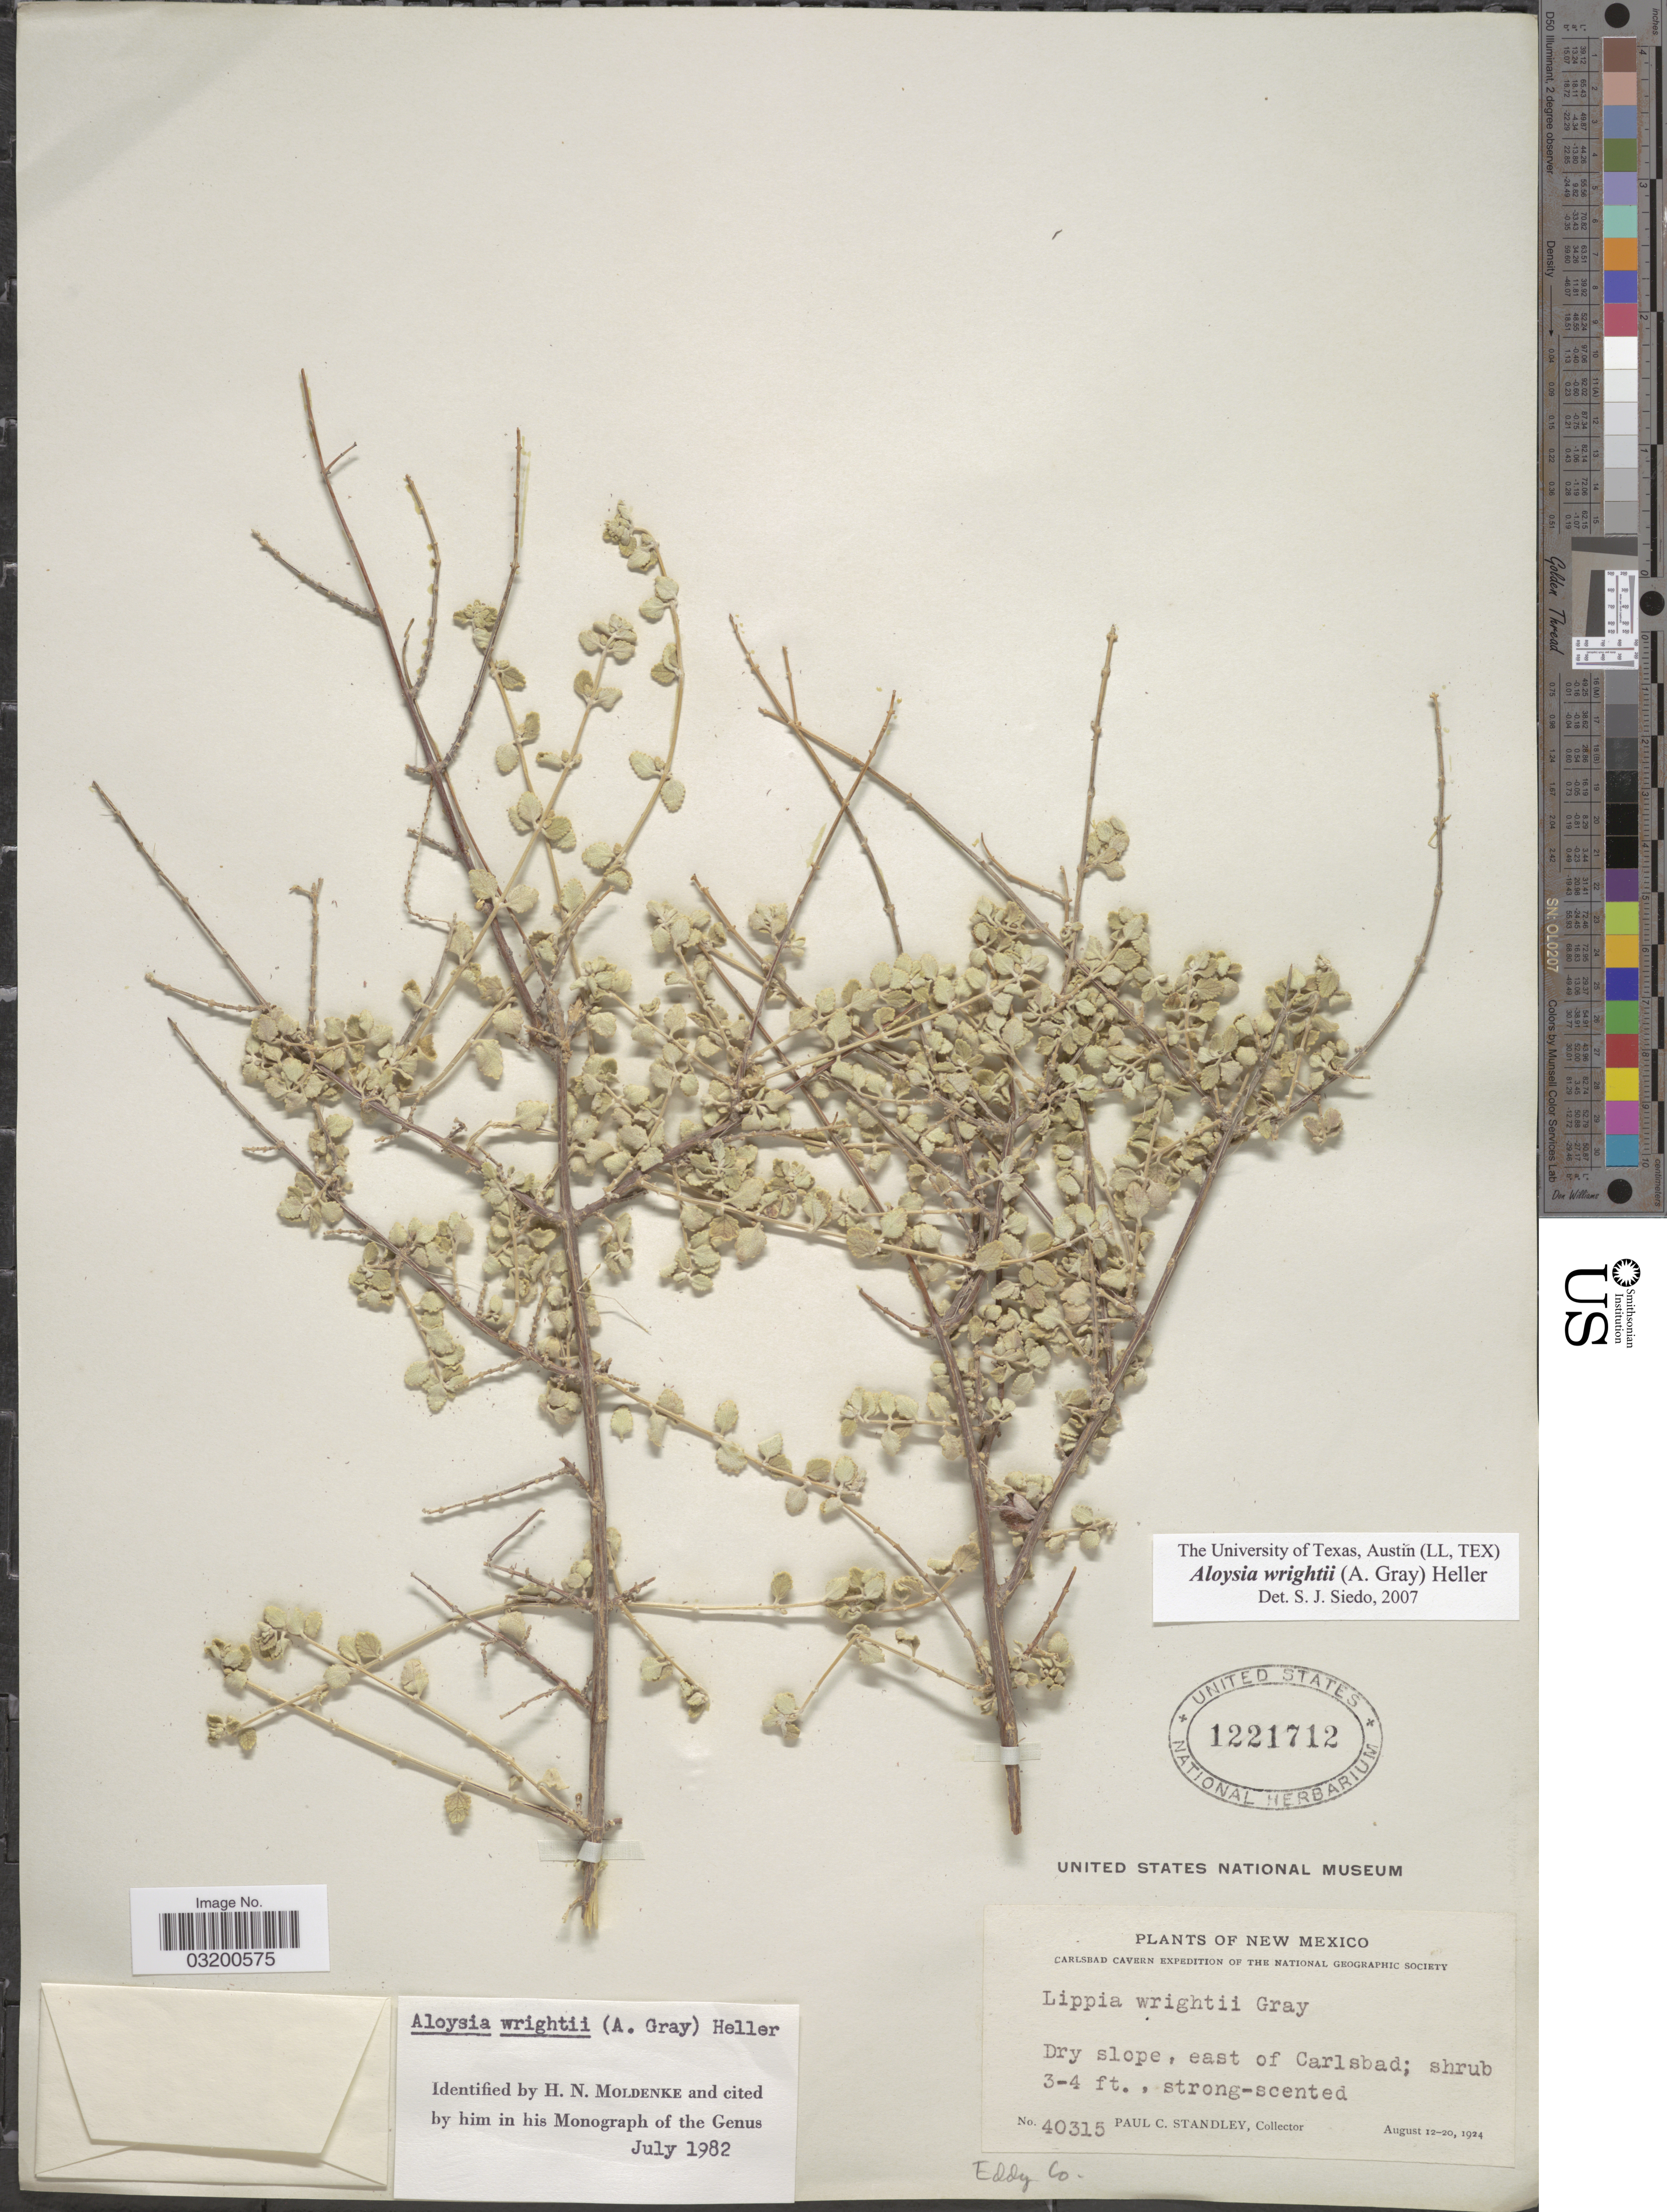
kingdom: Plantae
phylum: Tracheophyta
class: Magnoliopsida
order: Lamiales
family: Verbenaceae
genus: Aloysia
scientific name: Aloysia wrightii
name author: A. Heller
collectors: P. C. Standley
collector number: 40315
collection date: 1924-08-12/1924-08-20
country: United States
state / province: New Mexico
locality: Dry slope, east of Carlsbad. Eddy Co.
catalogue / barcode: US 1221712